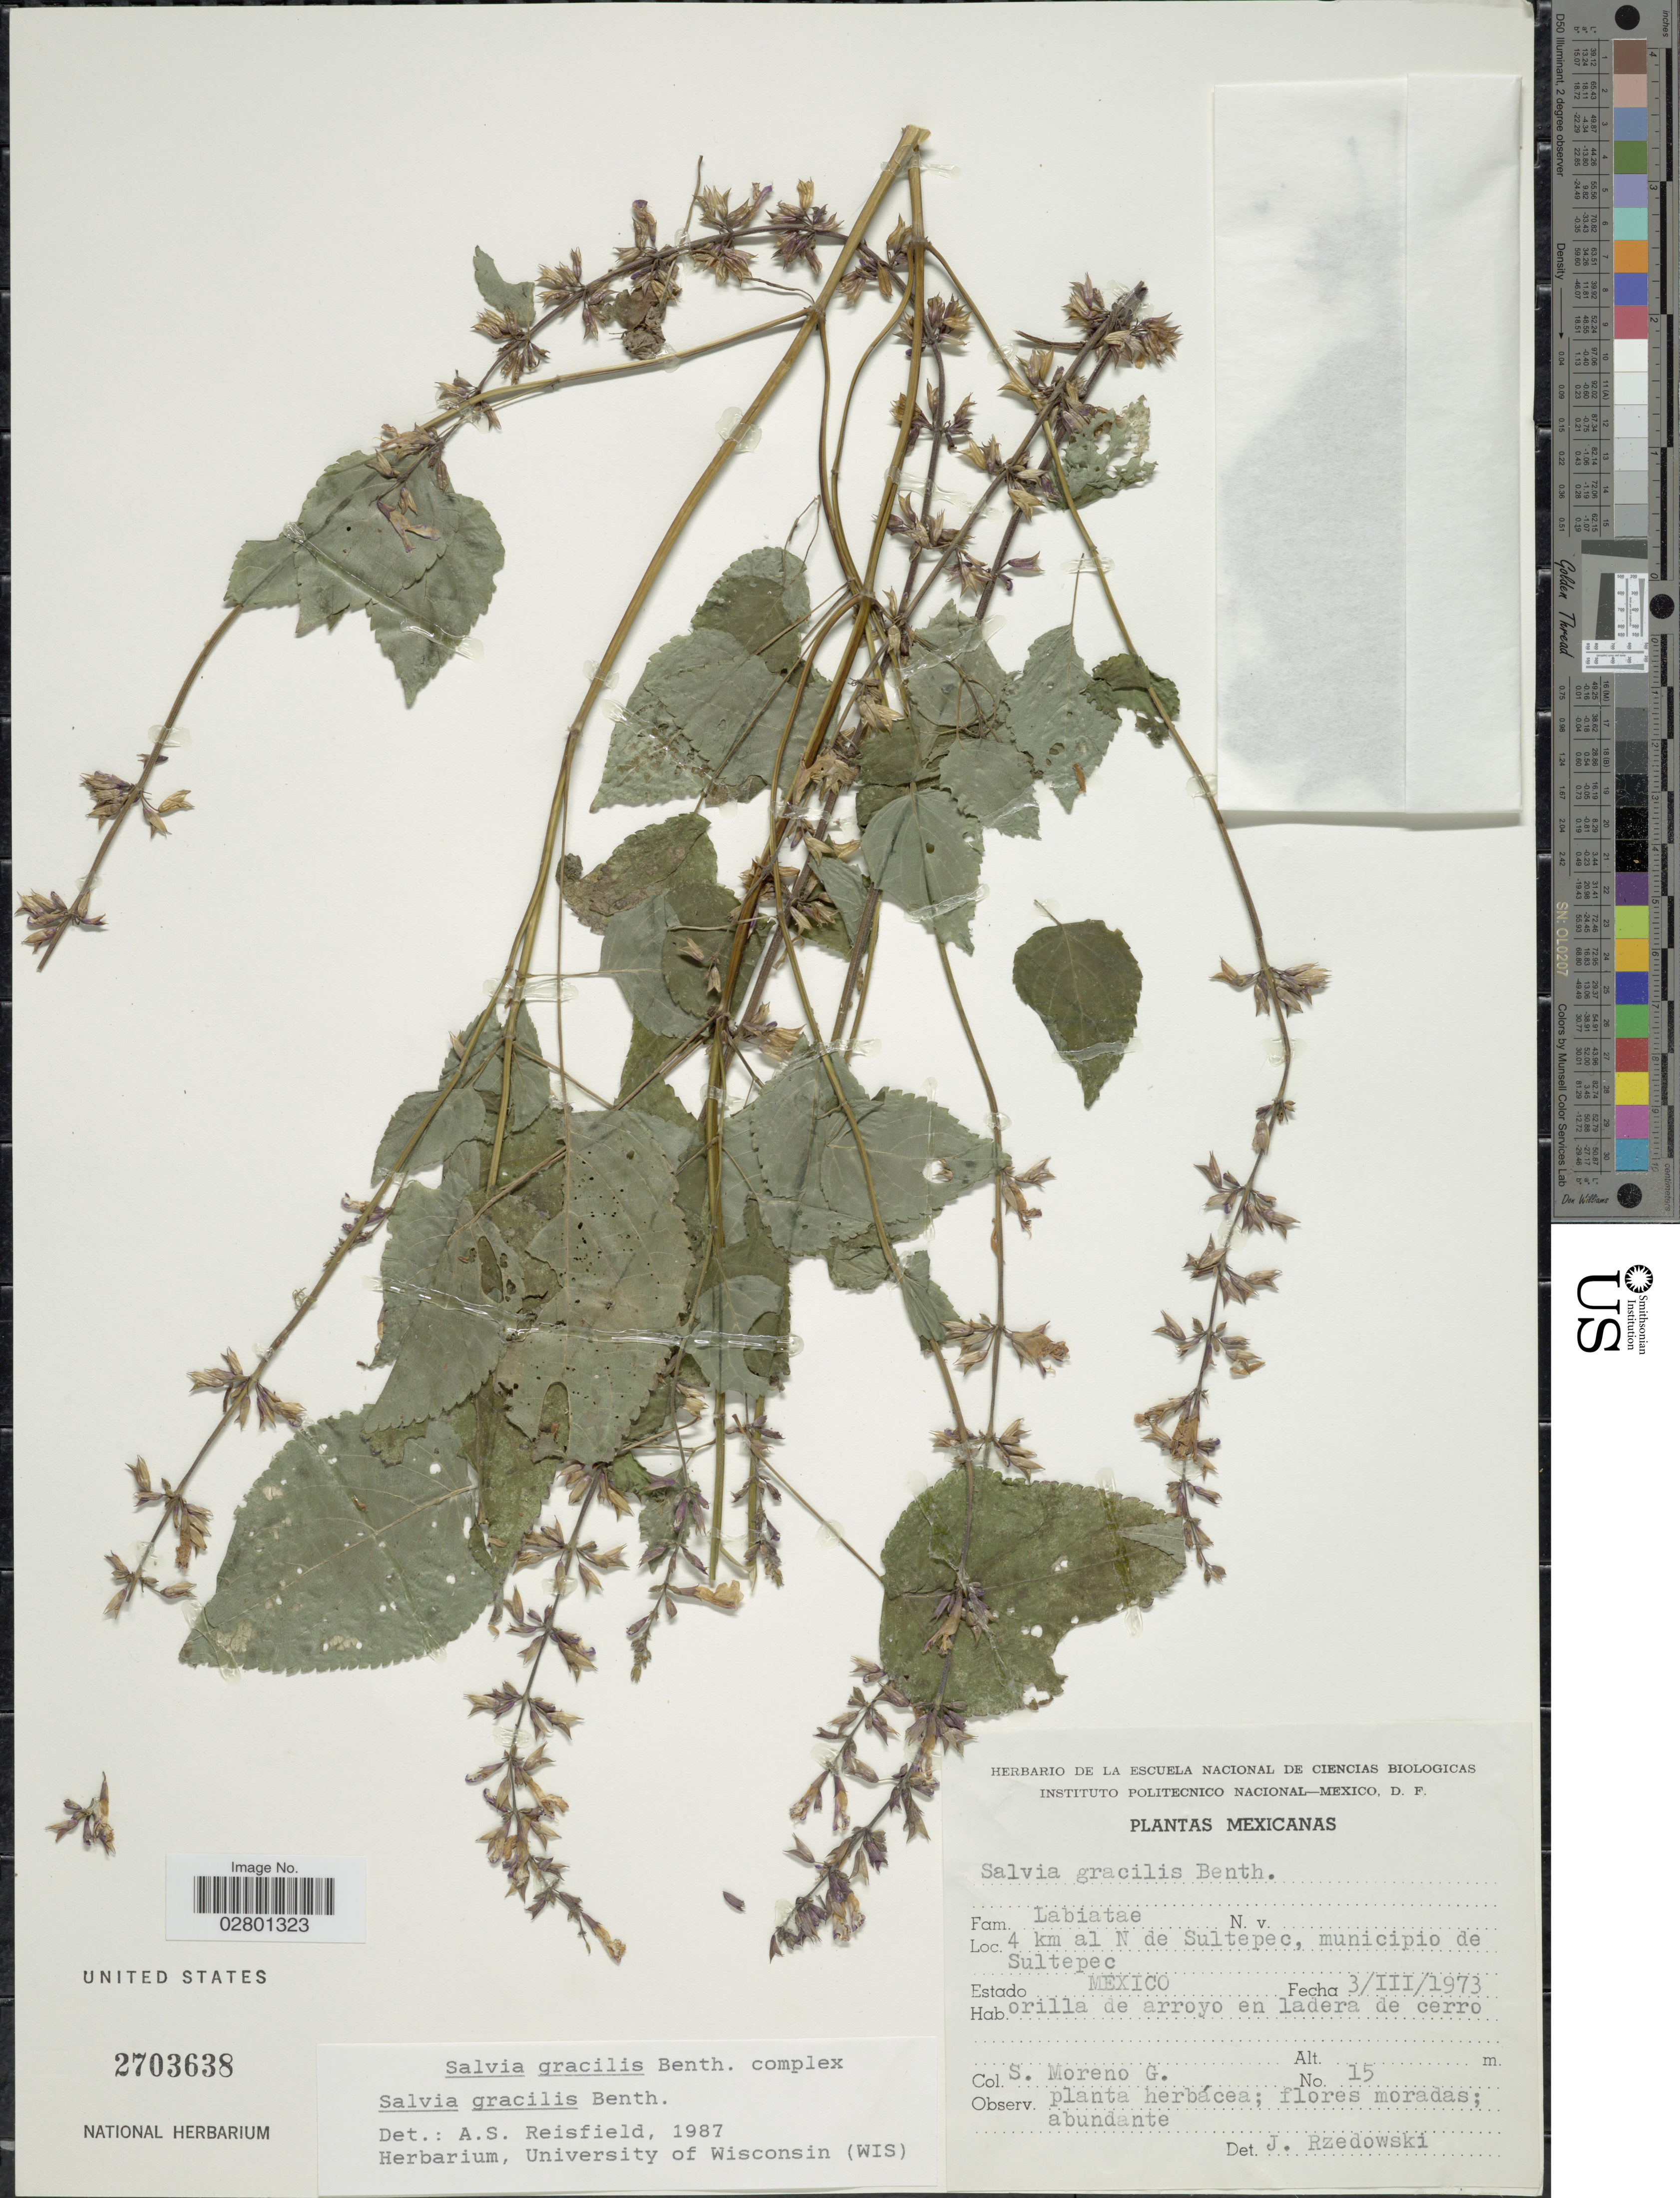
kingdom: Plantae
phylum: Tracheophyta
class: Magnoliopsida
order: Lamiales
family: Lamiaceae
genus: Salvia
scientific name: Salvia gracilis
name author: Benth.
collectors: Moreno G., S.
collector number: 15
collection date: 1973-03-03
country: Mexico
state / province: México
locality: Mexicanas. 4 km al N de Sultepec, municipio de Sultepec.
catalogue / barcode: US 2703638